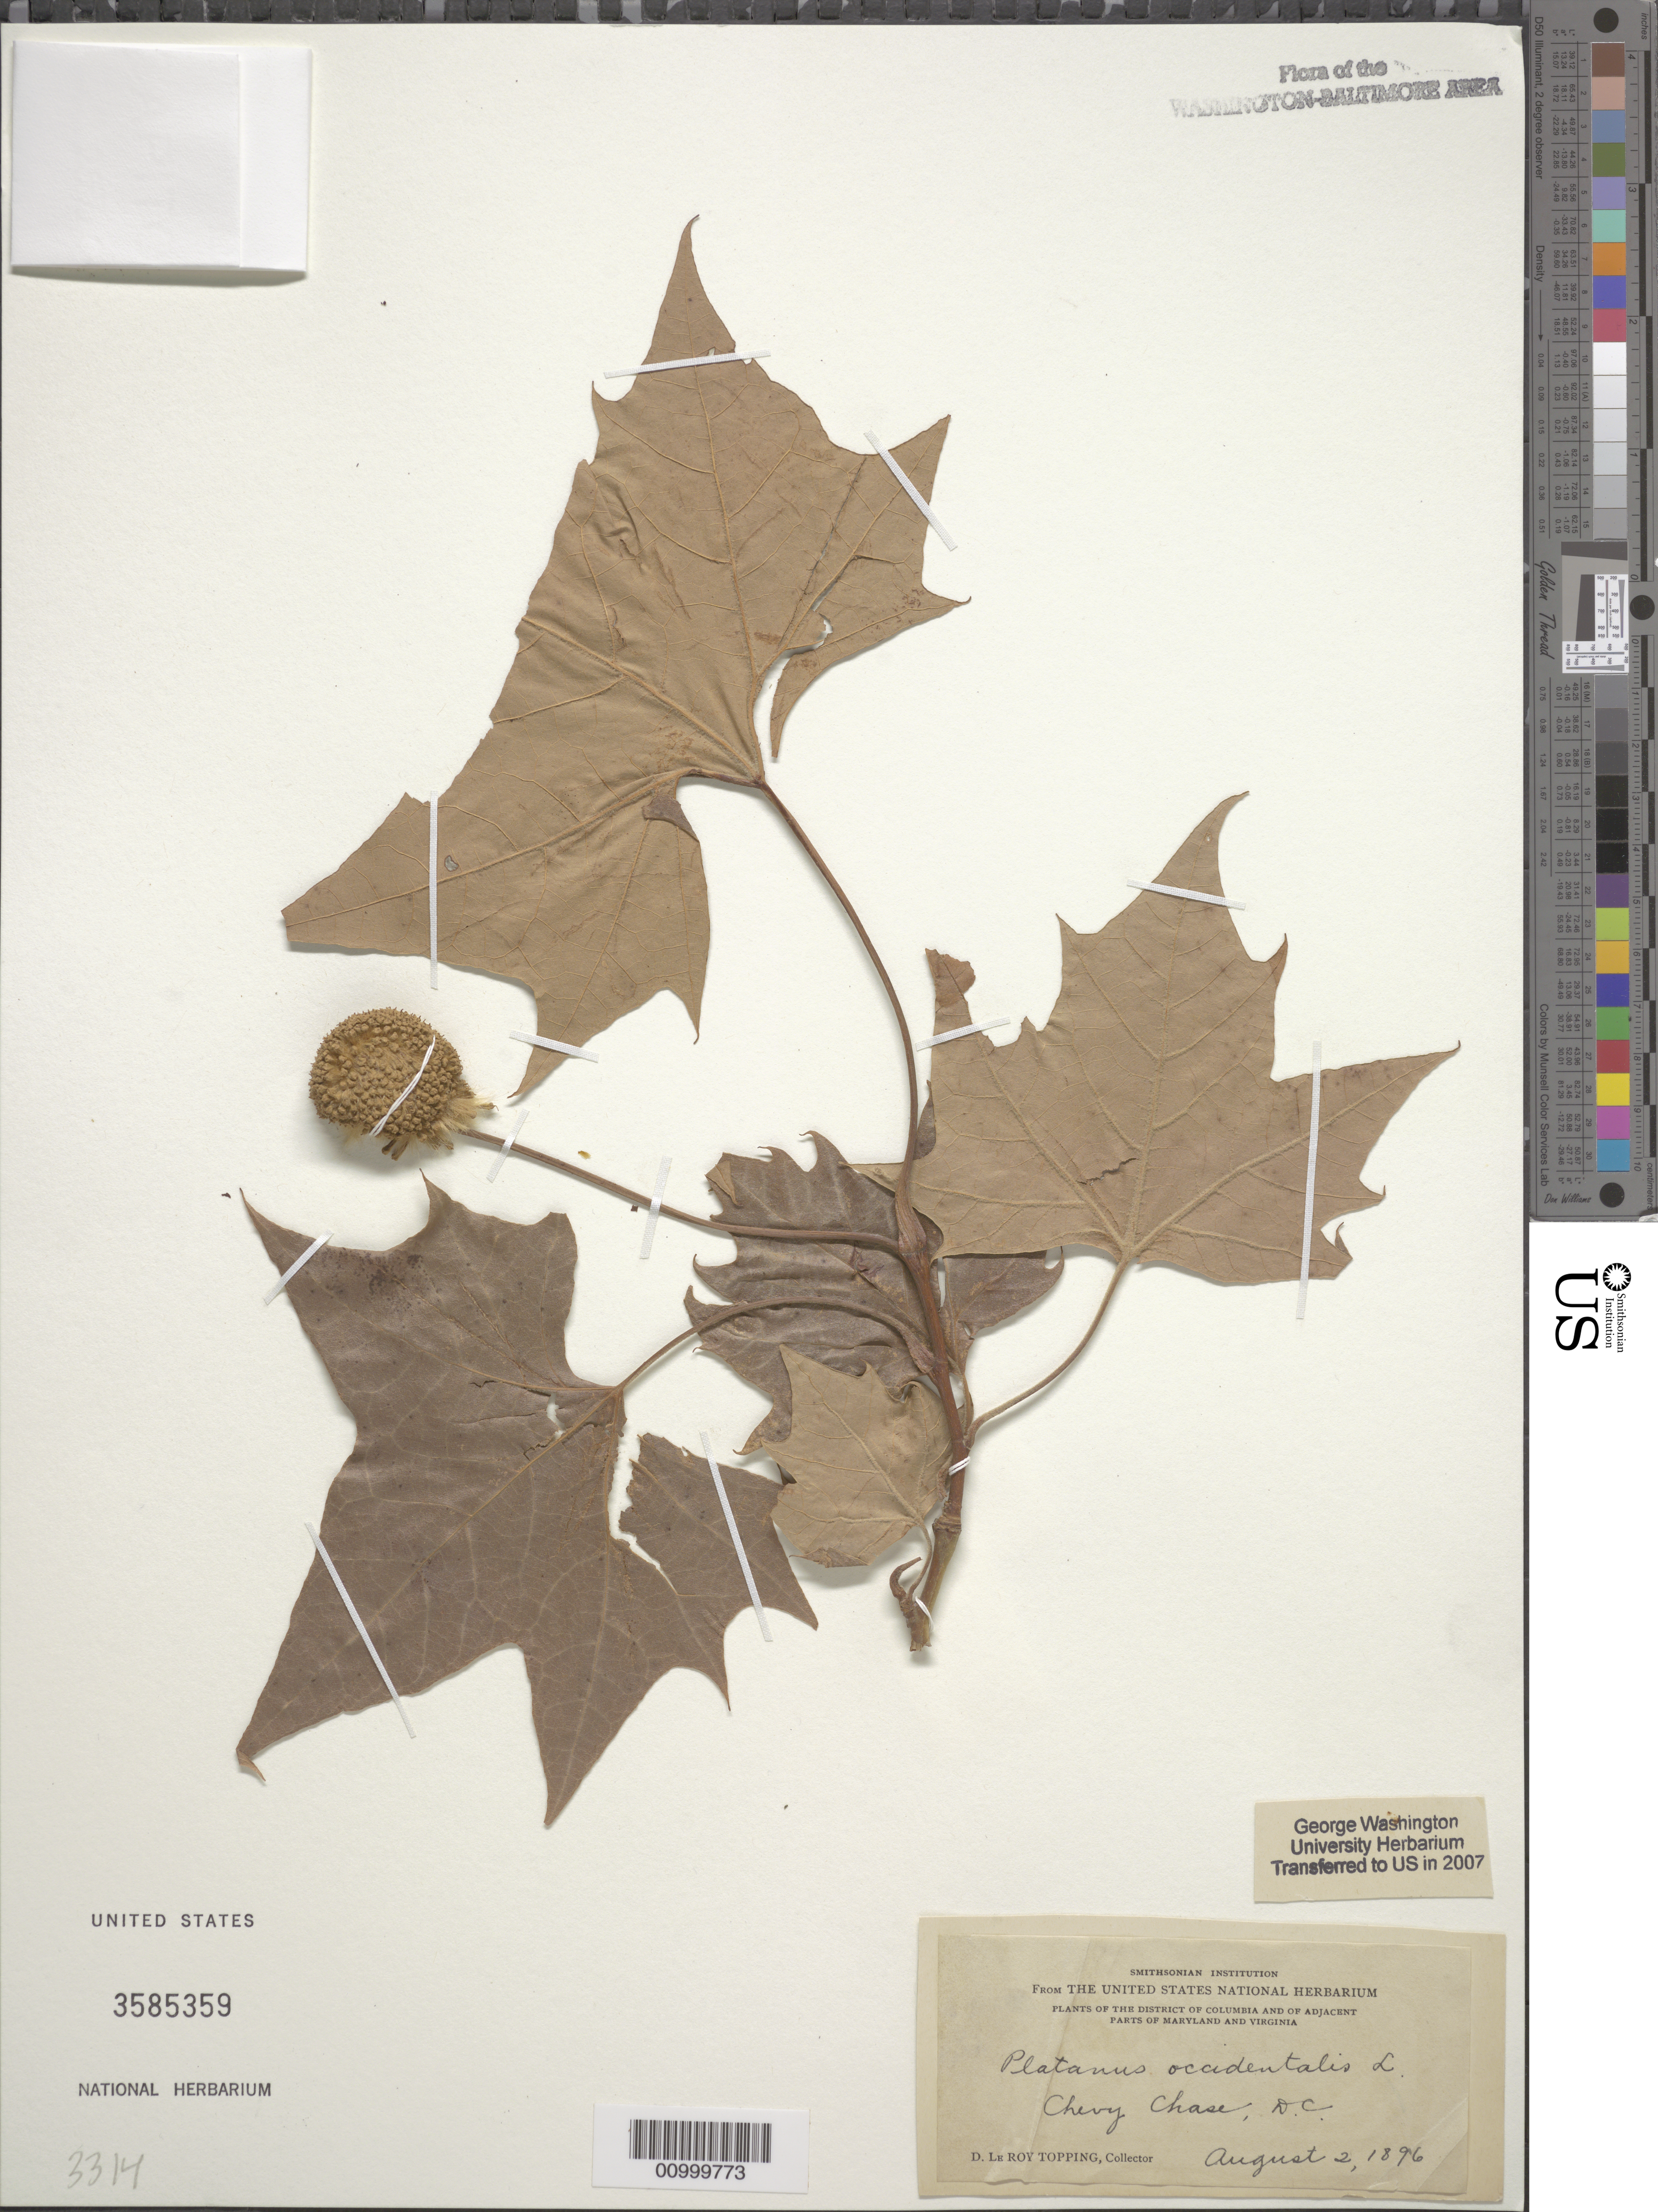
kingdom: Plantae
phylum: Tracheophyta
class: Magnoliopsida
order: Proteales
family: Platanaceae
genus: Platanus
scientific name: Platanus occidentalis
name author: L.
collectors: D. L. Topping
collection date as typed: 02 Aug 1896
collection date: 1896-08-02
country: United States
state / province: District of Columbia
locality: Chevy Chase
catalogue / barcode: US 3585359